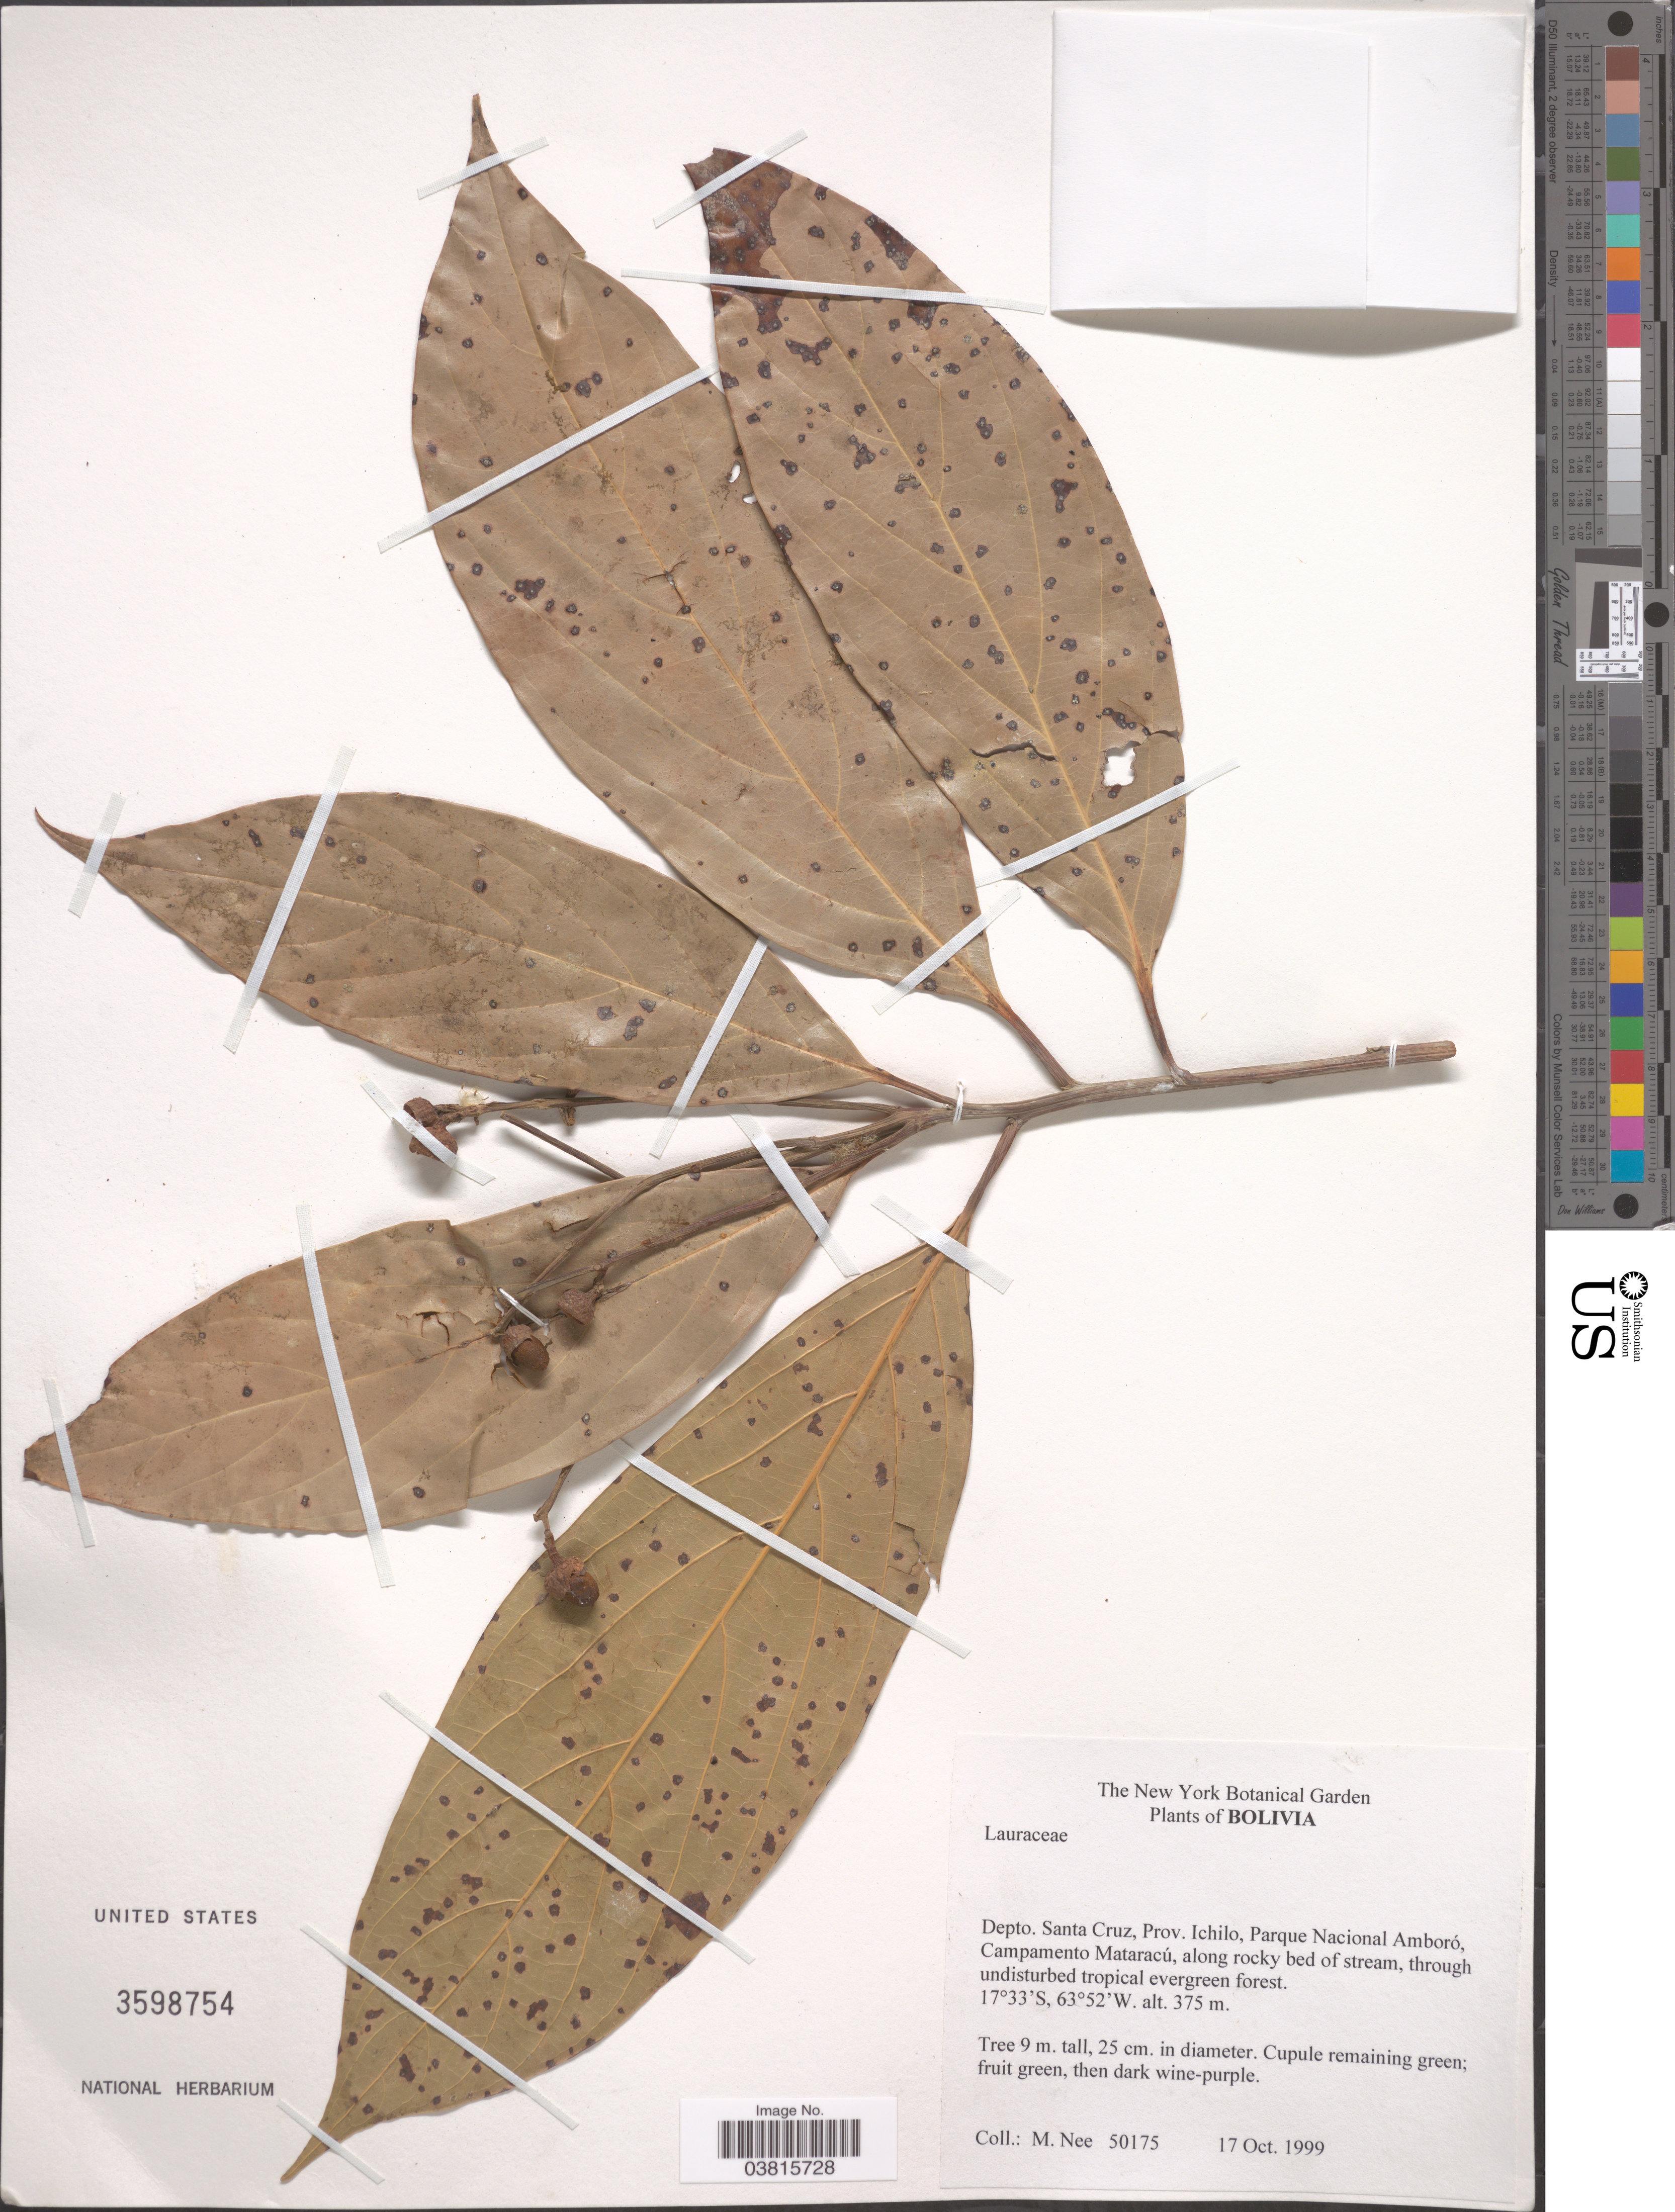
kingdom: Plantae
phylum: Tracheophyta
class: Magnoliopsida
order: Laurales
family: Lauraceae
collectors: M. Nee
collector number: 50175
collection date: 1999-10-17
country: Bolivia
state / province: Santa Cruz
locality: Depto. Santa Cruz, Prov. Ichilo, Parque Nacional Amboró, Campamento Mataracú, along rocky bed of stream, through undisturbed tropical evergreen forest.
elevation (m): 375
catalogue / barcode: US 3598754